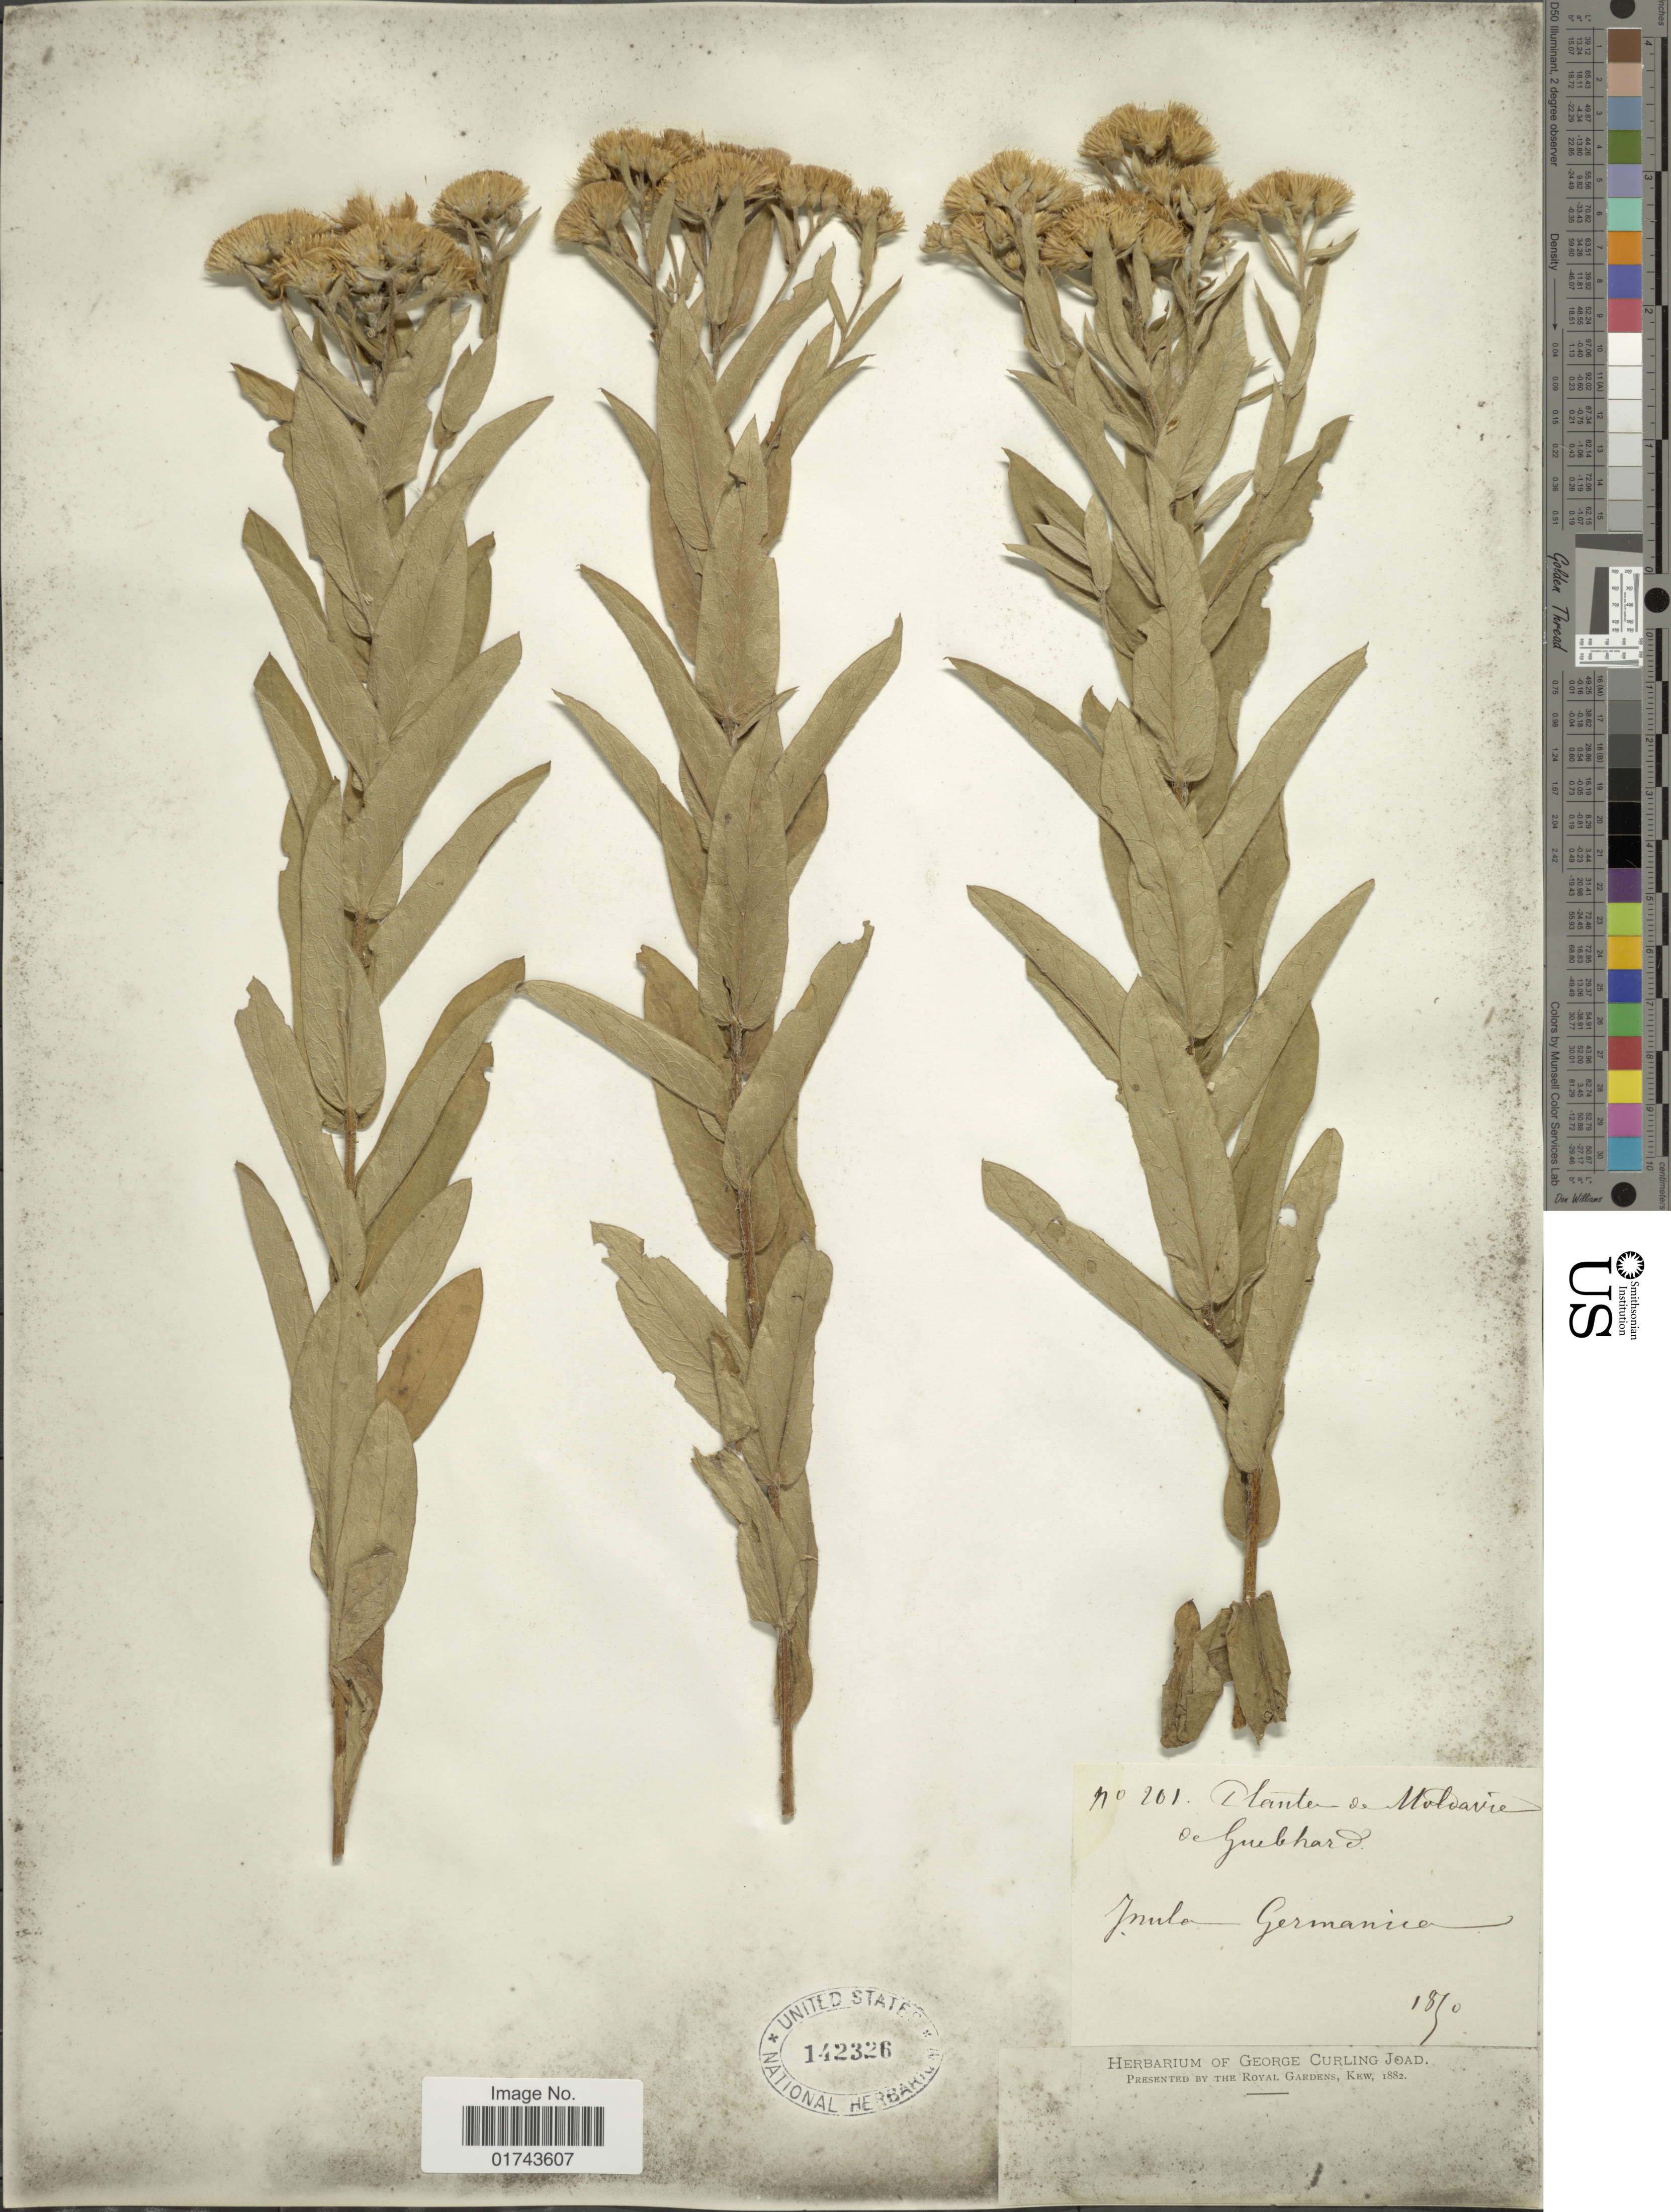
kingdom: Plantae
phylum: Tracheophyta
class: Magnoliopsida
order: Asterales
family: Asteraceae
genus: Inula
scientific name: Inula germanica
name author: L.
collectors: ex herb. George Curling Joad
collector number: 201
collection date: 1890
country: Moldova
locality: Stanta de Moldavie, Jmula depressa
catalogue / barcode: US 142326